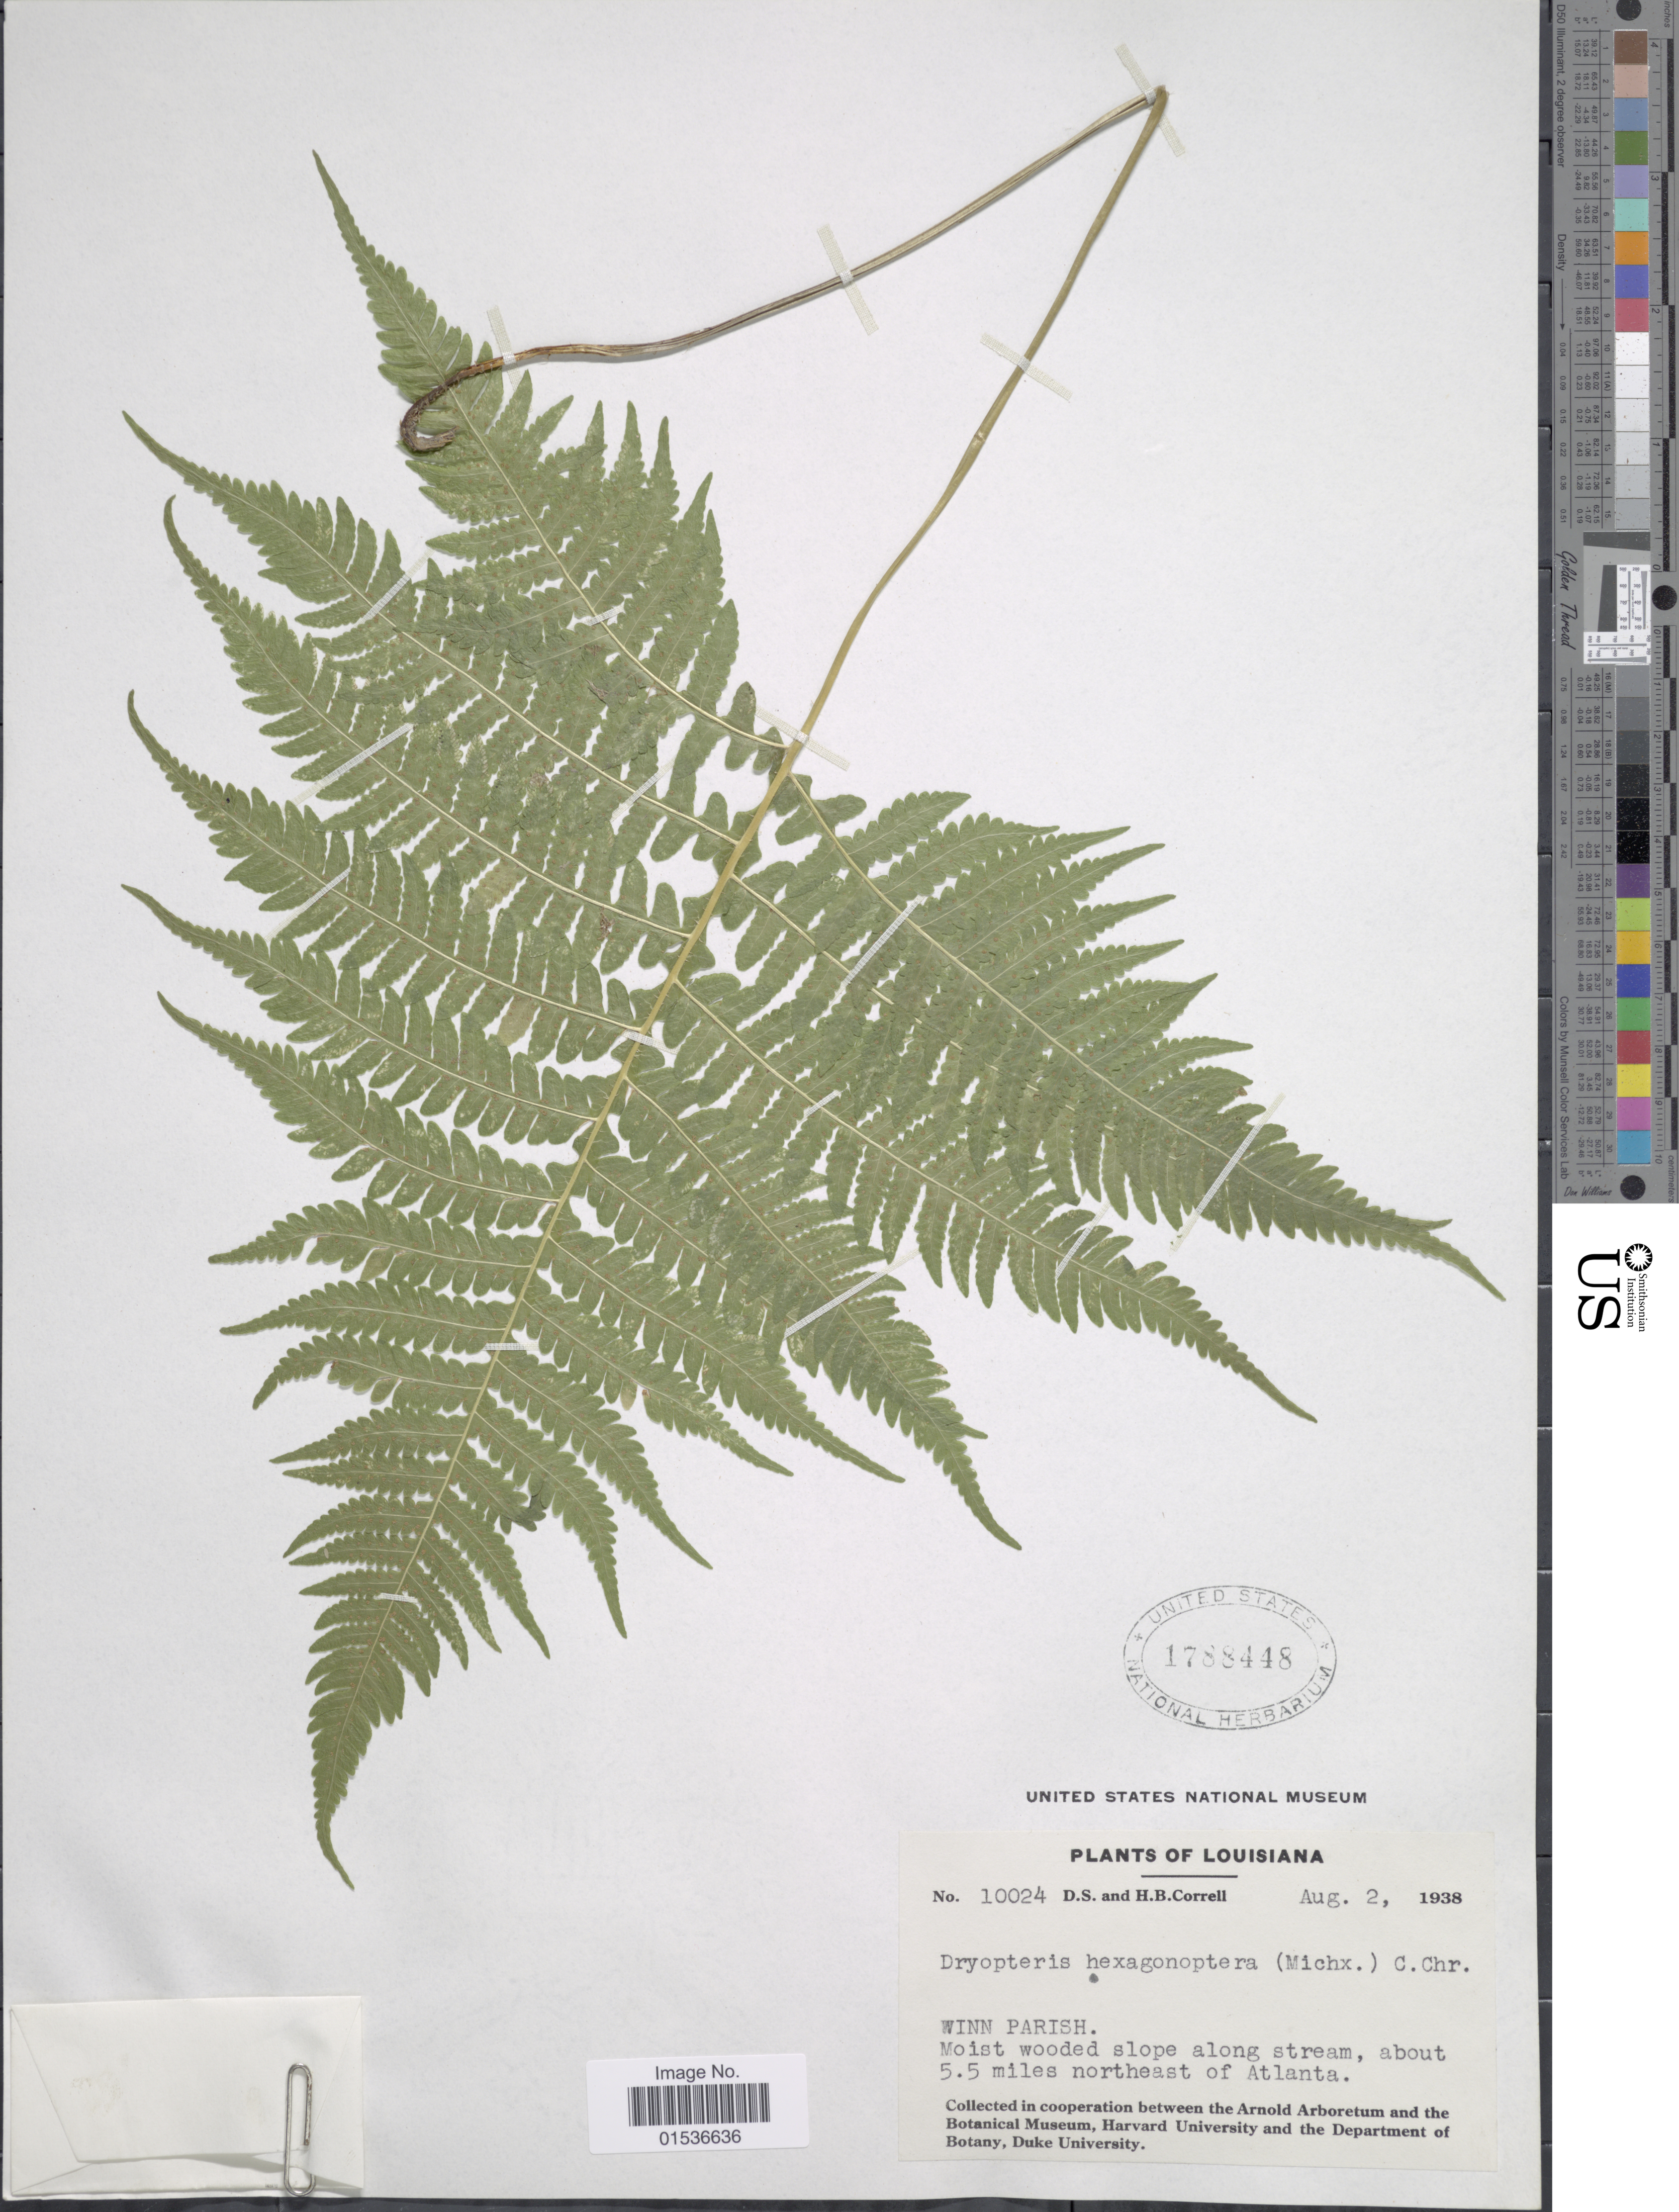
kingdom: Plantae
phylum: Tracheophyta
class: Polypodiopsida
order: Polypodiales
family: Thelypteridaceae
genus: Phegopteris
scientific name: Phegopteris hexagonoptera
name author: (Michx.) Fée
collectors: D. S. Correll & H. Correll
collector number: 10024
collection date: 1938-08-02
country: United States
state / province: Louisiana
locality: Louisiana, Winn Parish, about 5.5 miles northeast of Atlanta.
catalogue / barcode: US 1788448